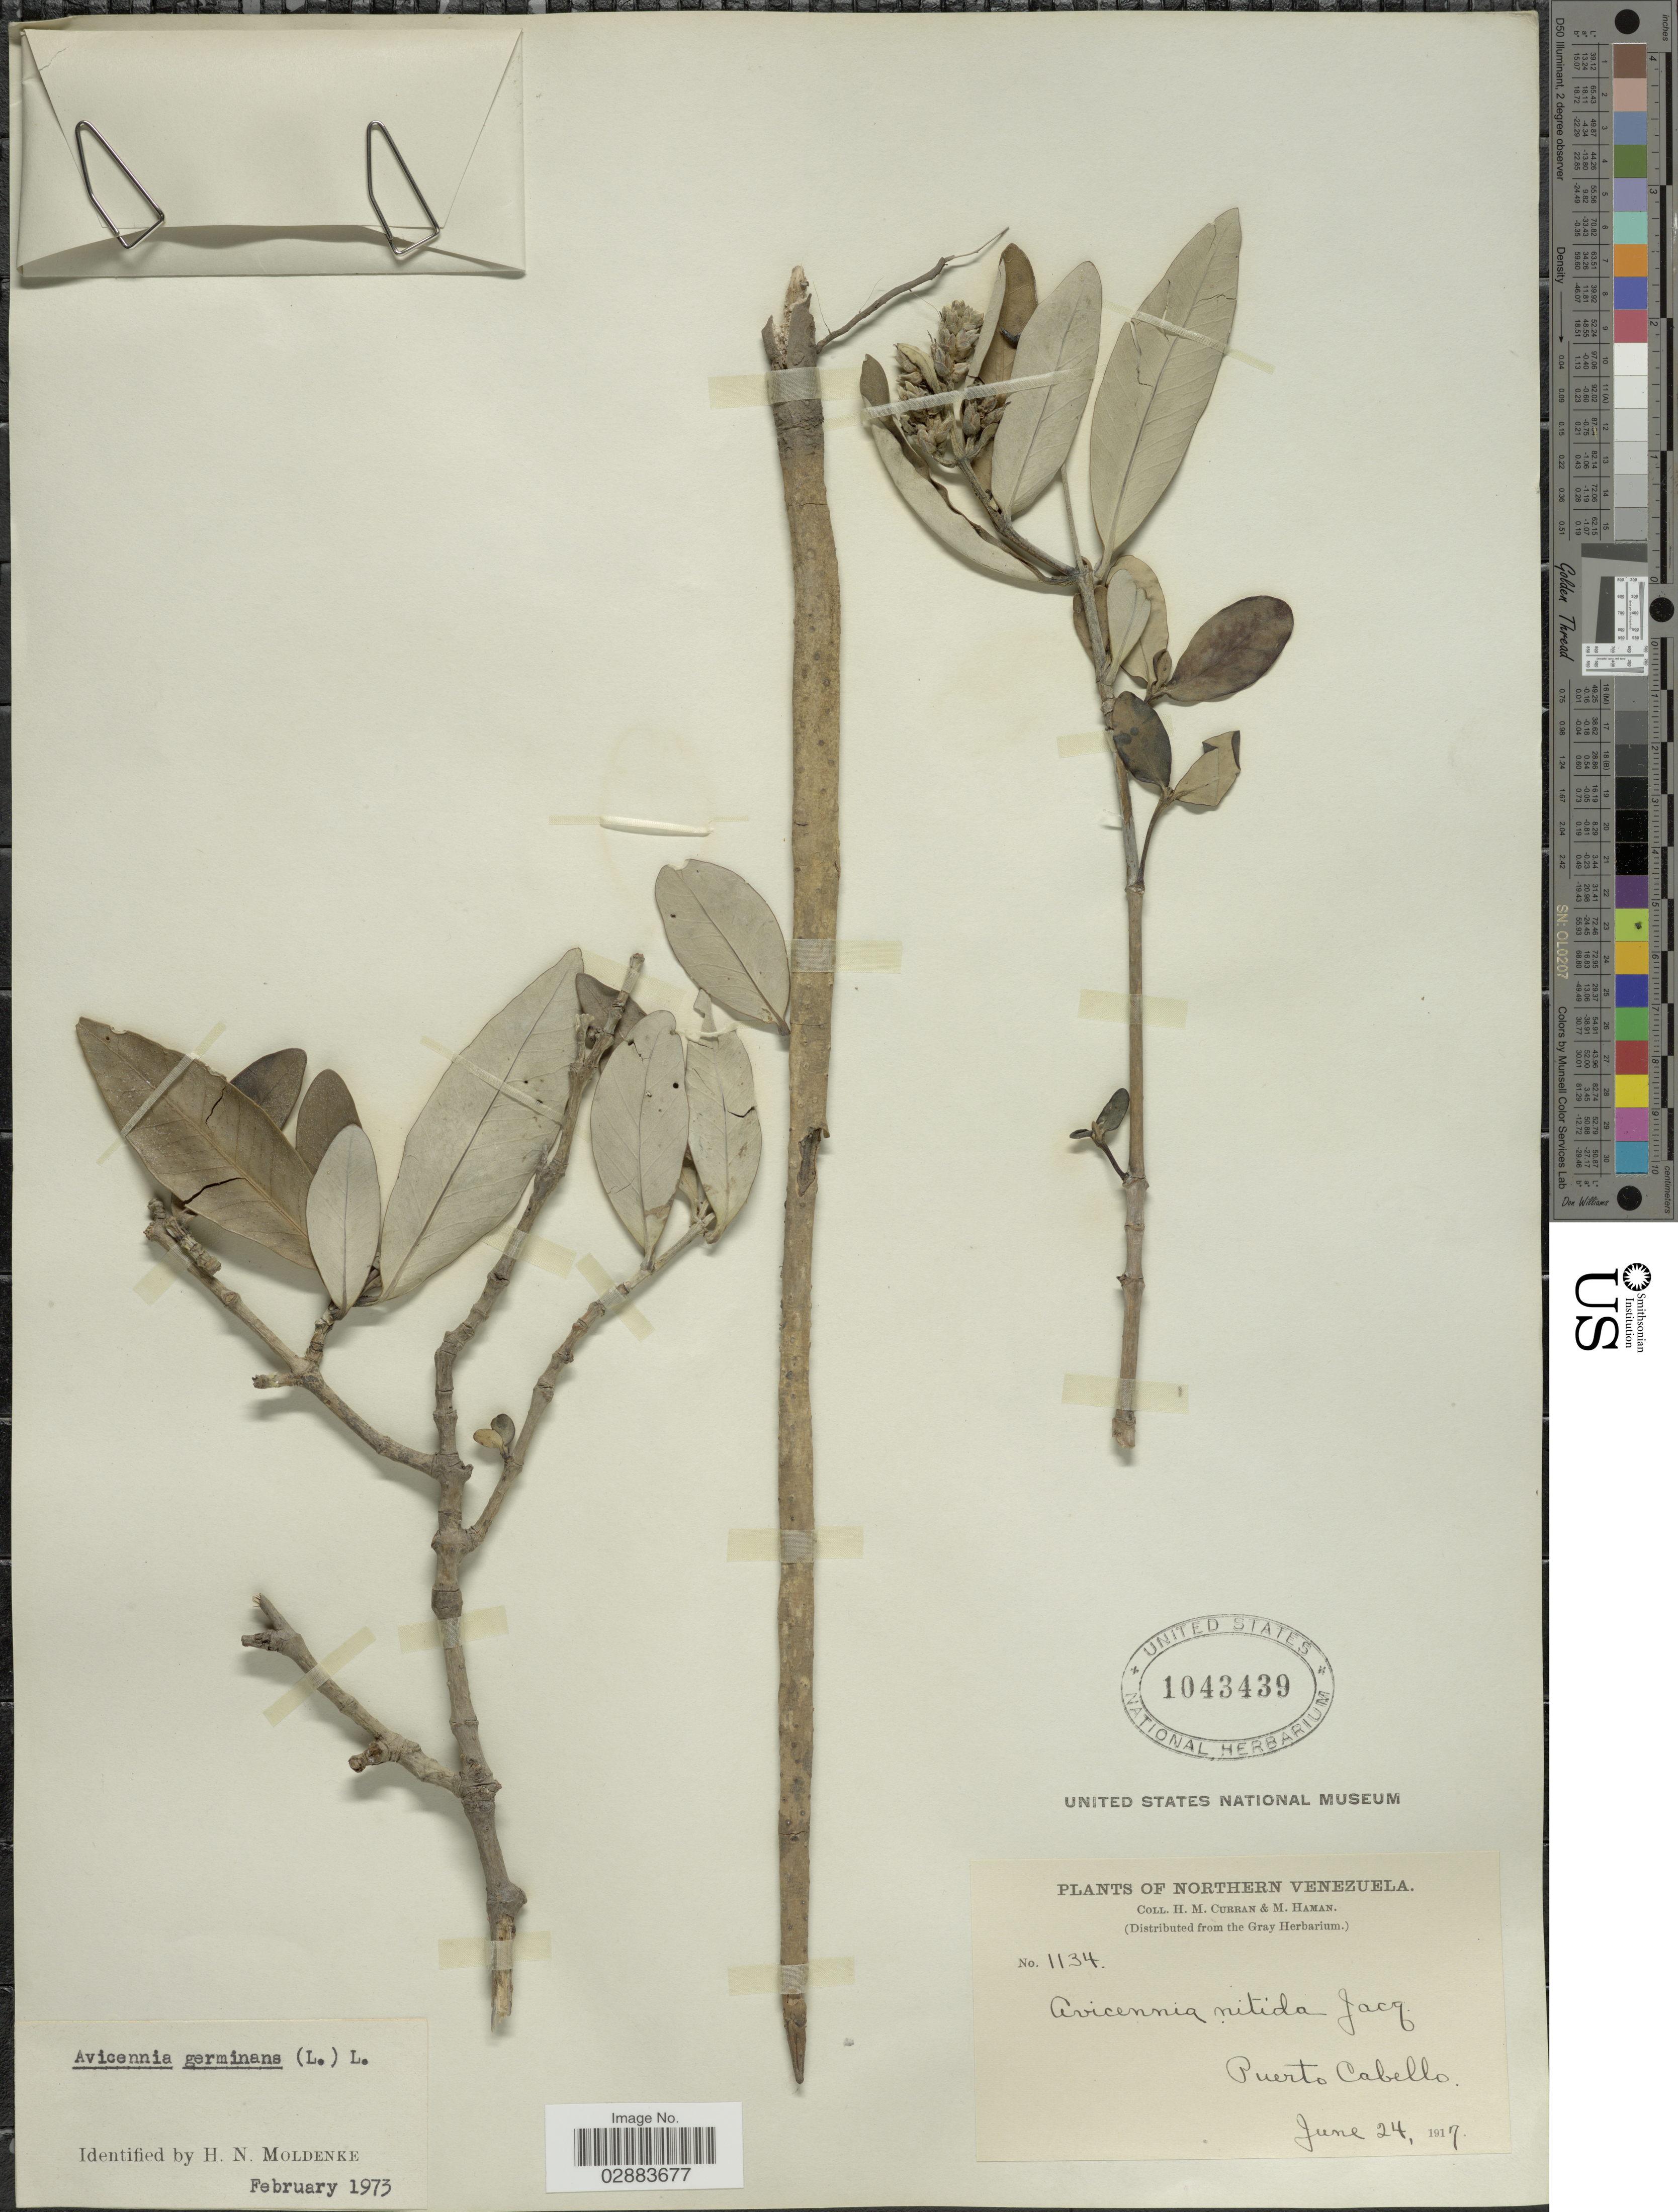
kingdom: Plantae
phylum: Tracheophyta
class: Magnoliopsida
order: Lamiales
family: Acanthaceae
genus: Avicennia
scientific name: Avicennia germinans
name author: (L.) L.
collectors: H. M. Curran & M. Haman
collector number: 1134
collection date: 1917-06-24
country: Venezuela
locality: Northern Venezuela. Puerto Cabello.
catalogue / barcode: US 1043439